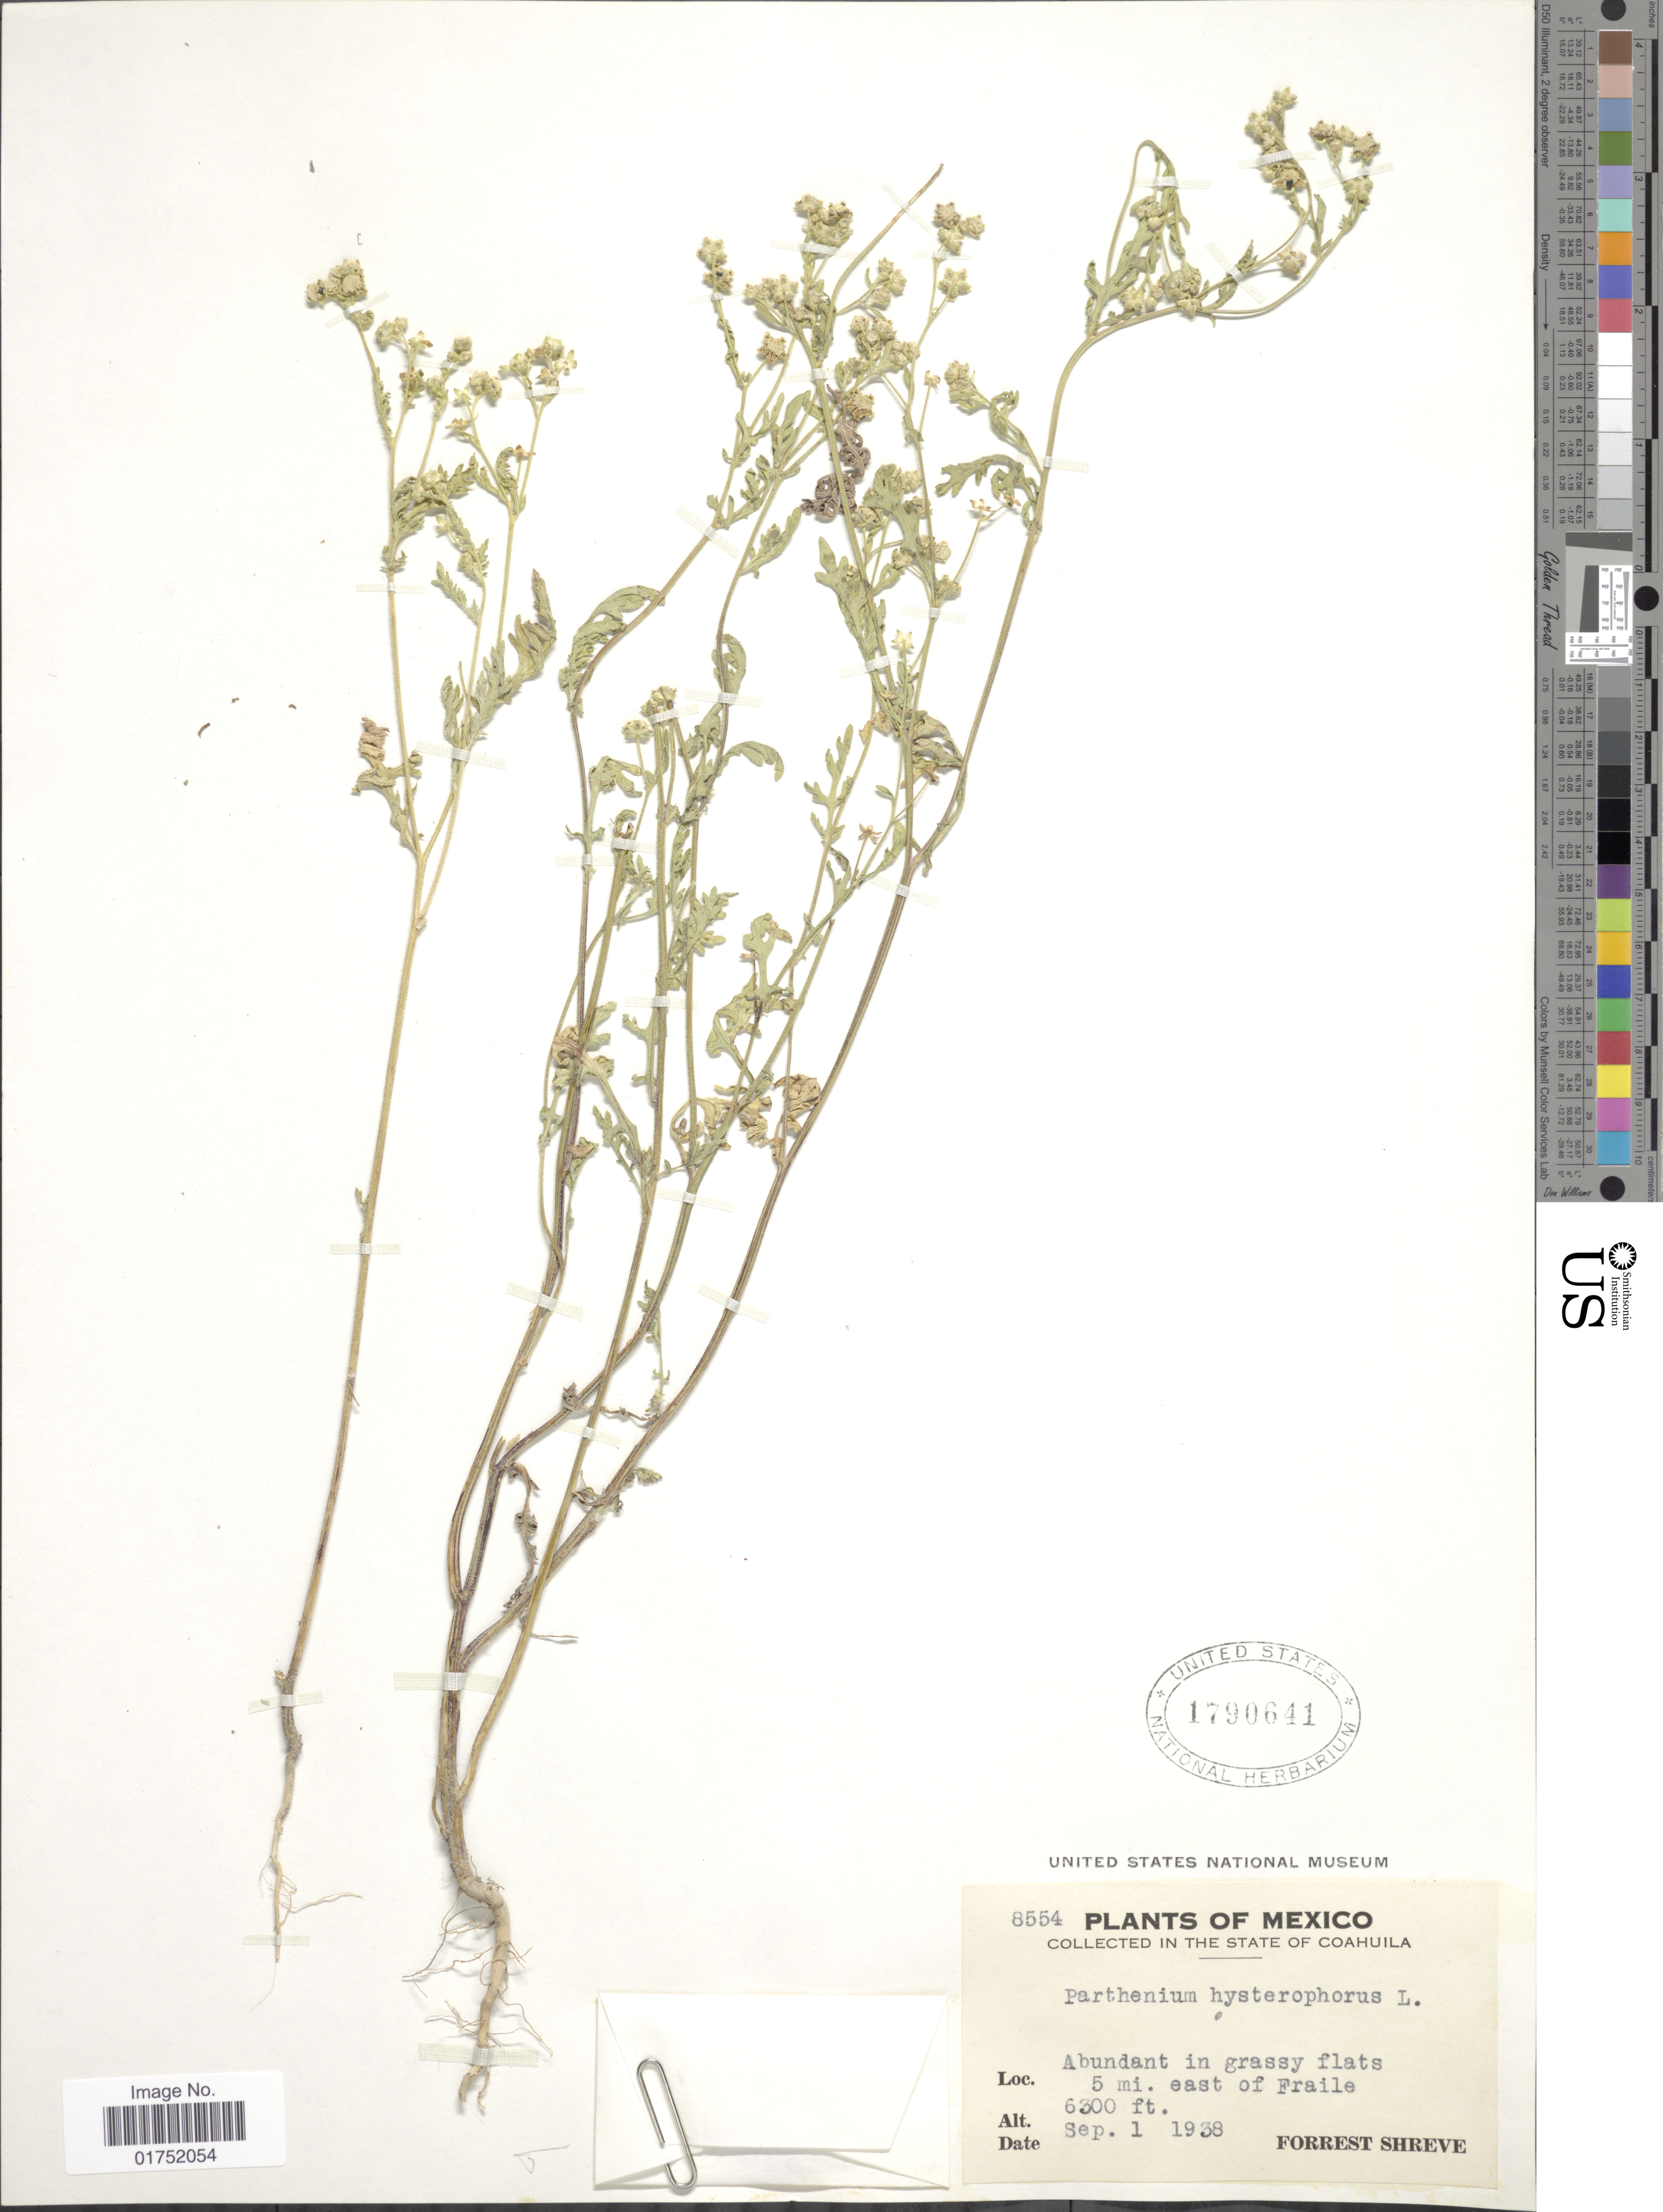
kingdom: Plantae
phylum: Tracheophyta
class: Magnoliopsida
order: Asterales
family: Asteraceae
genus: Parthenium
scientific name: Parthenium bipinnatifidum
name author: (Ortega) Rollins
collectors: F. Shreve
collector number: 8554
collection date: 1938-09-01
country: Mexico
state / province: Coahuila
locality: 5 mi east of Fraile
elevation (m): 1920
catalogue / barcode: US 1790641